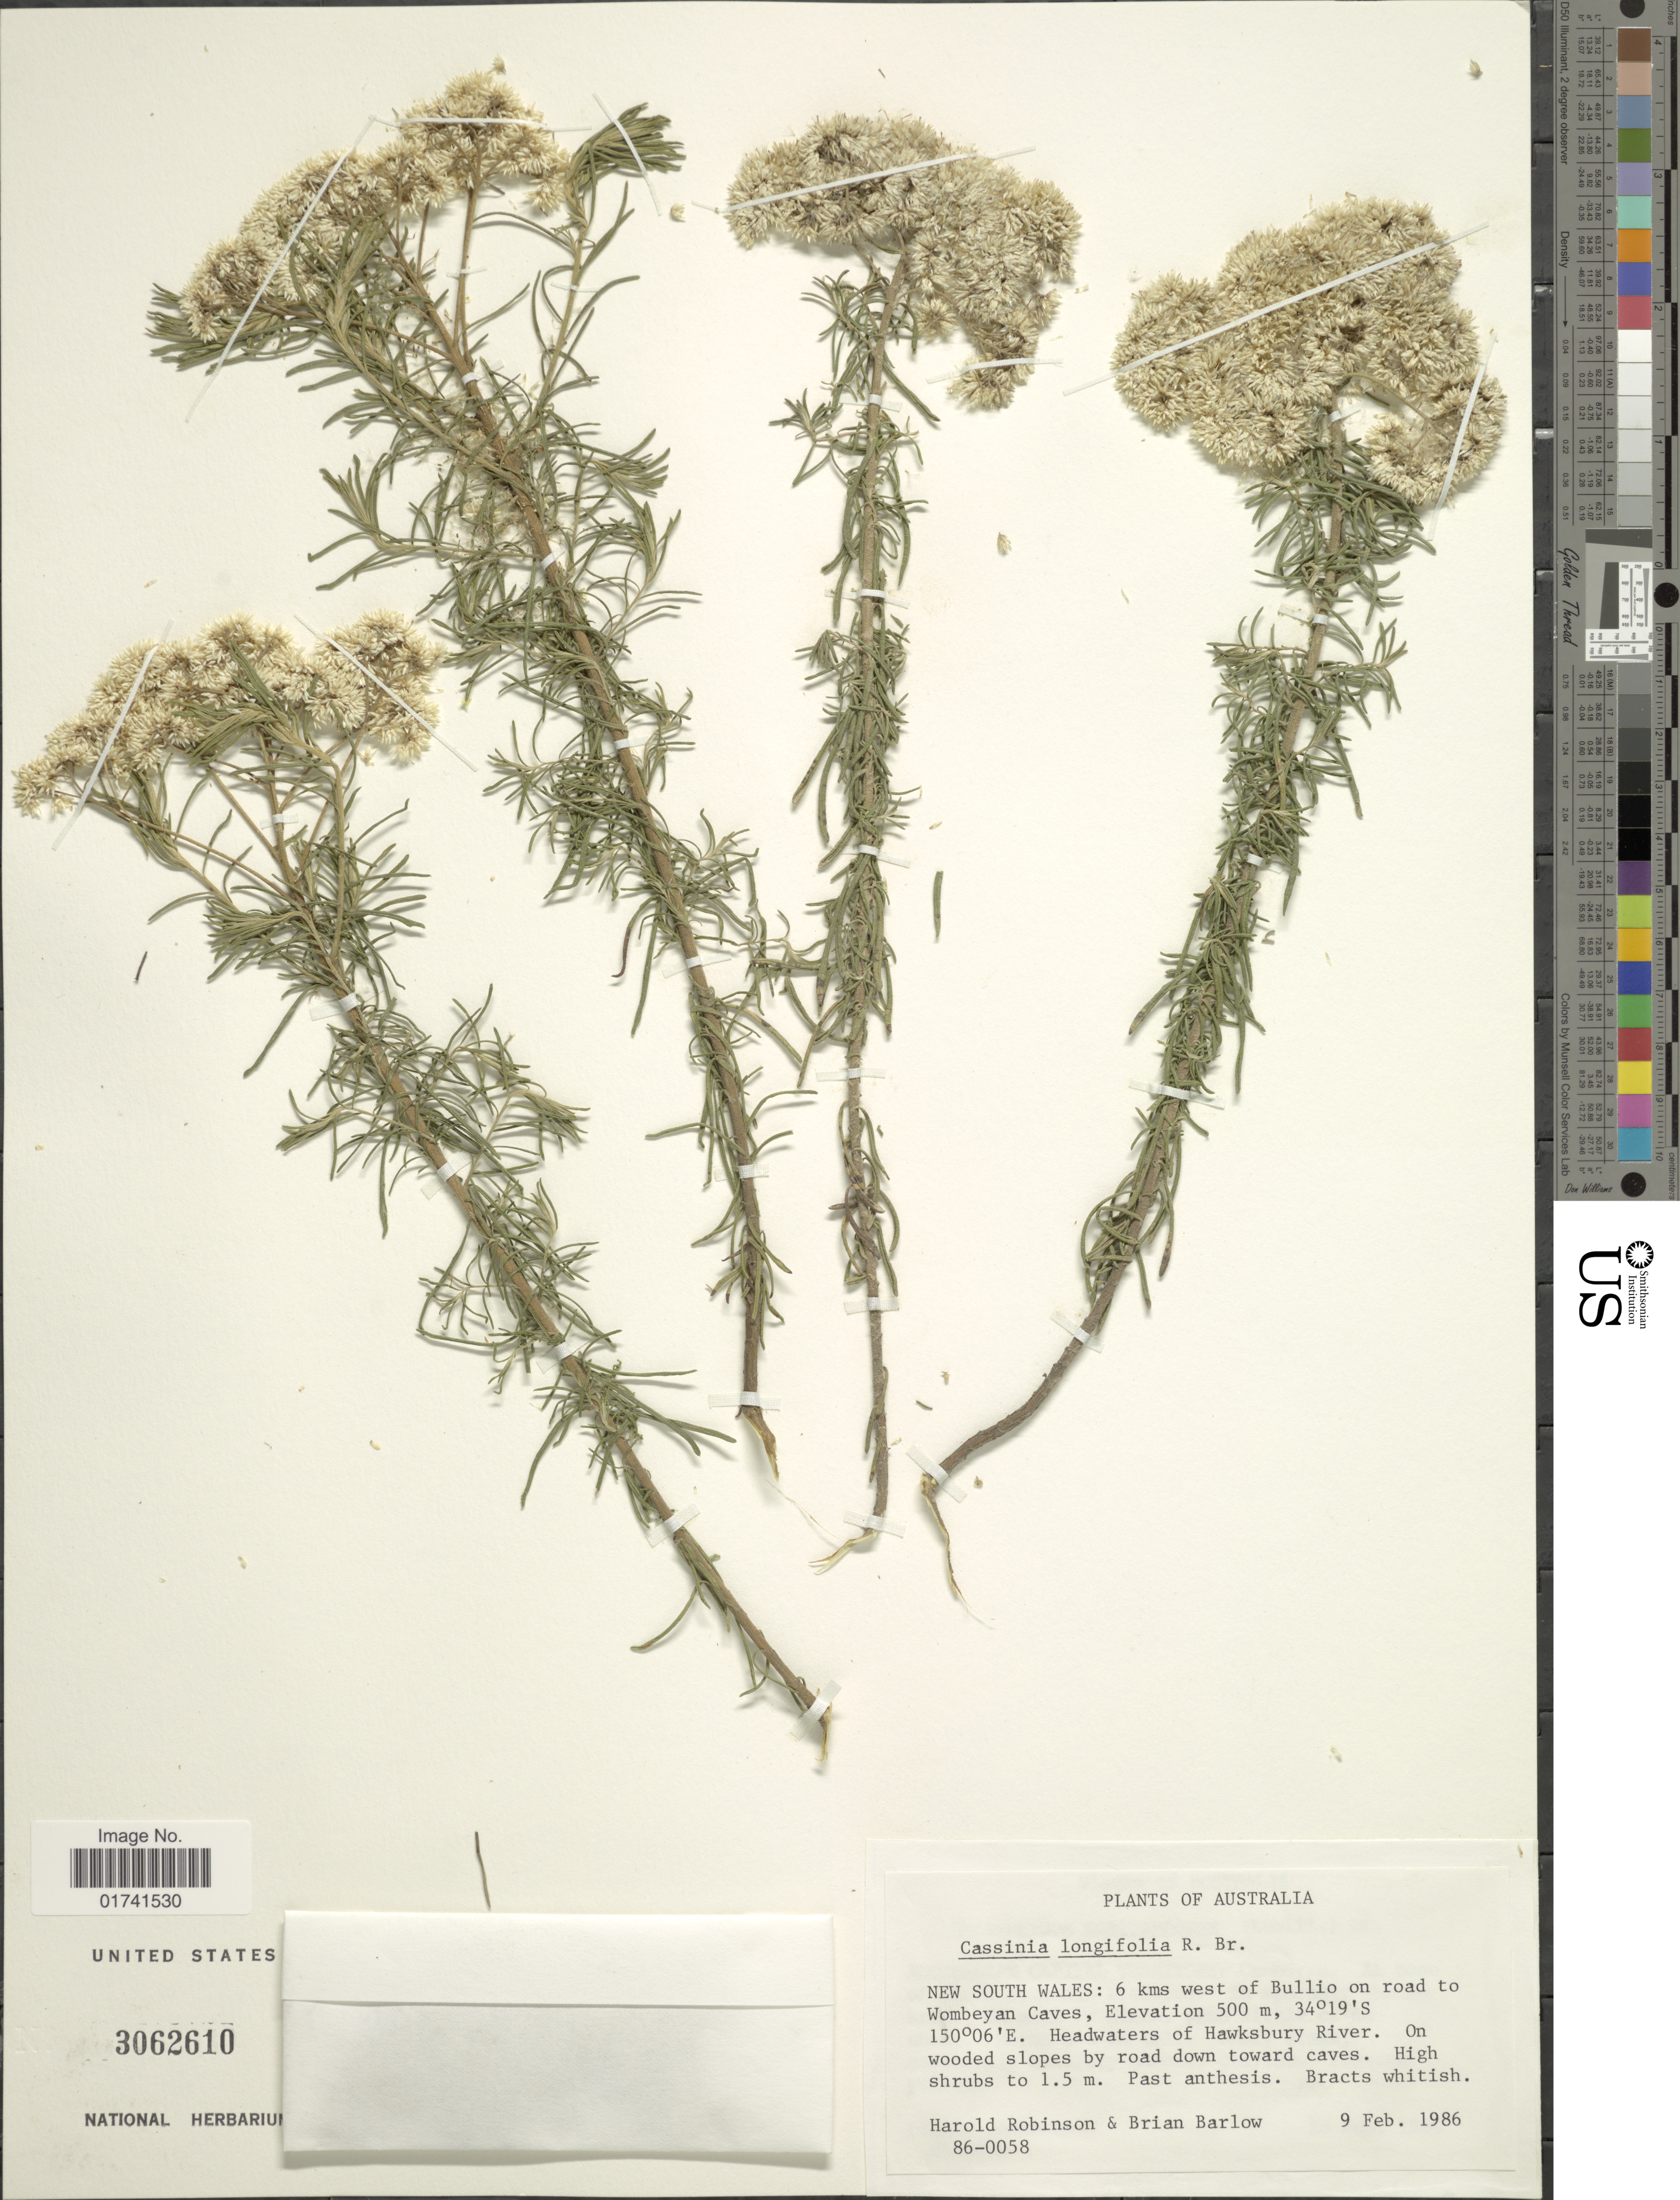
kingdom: Plantae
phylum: Tracheophyta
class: Magnoliopsida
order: Asterales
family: Asteraceae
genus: Cassinia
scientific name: Cassinia longifolia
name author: R. Br.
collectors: H. Robinson & Barlow, B.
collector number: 86-0058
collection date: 1986-02-09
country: Australia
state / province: New South Wales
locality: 6 kms west of Bullio on road to Wombeyan Caves, Headwaters of Hawksbury River, on wooded slopes by road toward caves.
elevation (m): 500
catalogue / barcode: US 3062610